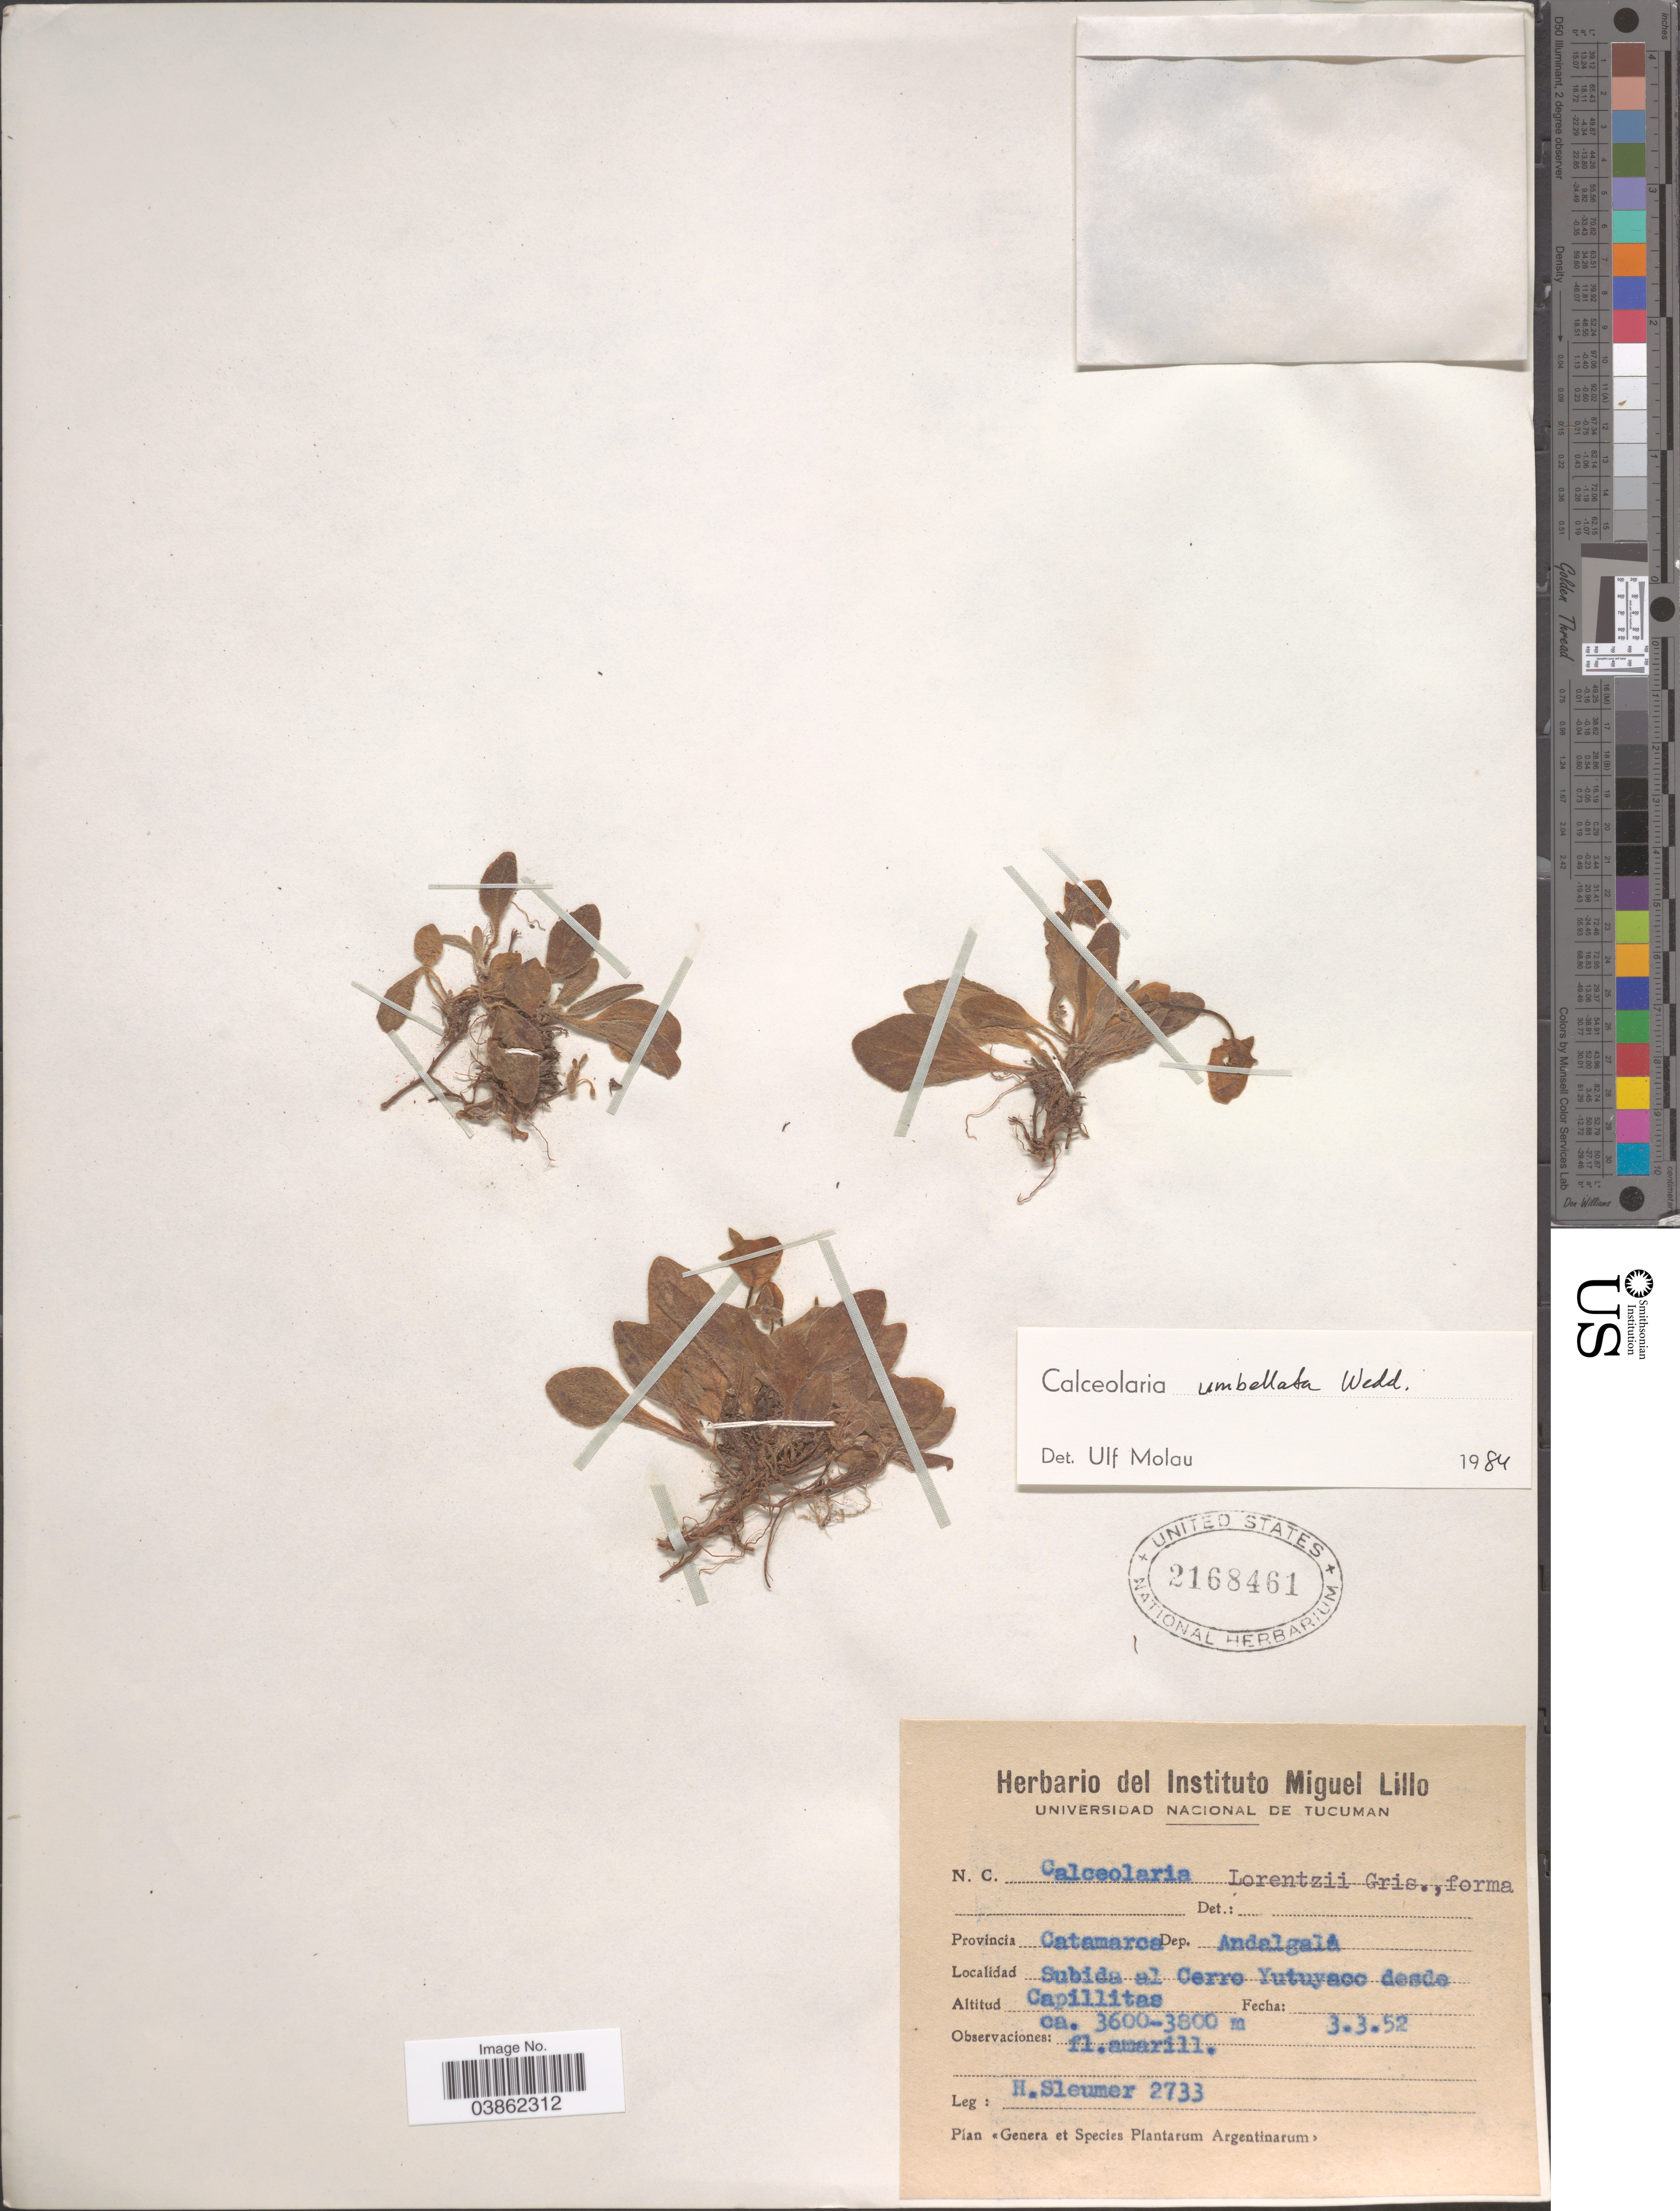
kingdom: Plantae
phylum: Tracheophyta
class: Magnoliopsida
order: Lamiales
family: Calceolariaceae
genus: Calceolaria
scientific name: Calceolaria umbellata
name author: Wedd.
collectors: H. O. Sleumer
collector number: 2733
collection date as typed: Transcribed d/m/y: 3/3/52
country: Argentina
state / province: Catamarca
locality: Dep. Andalgalá. Subida al Cerro Yutuyaco desde Capillitas.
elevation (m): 3600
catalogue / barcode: US 2168461